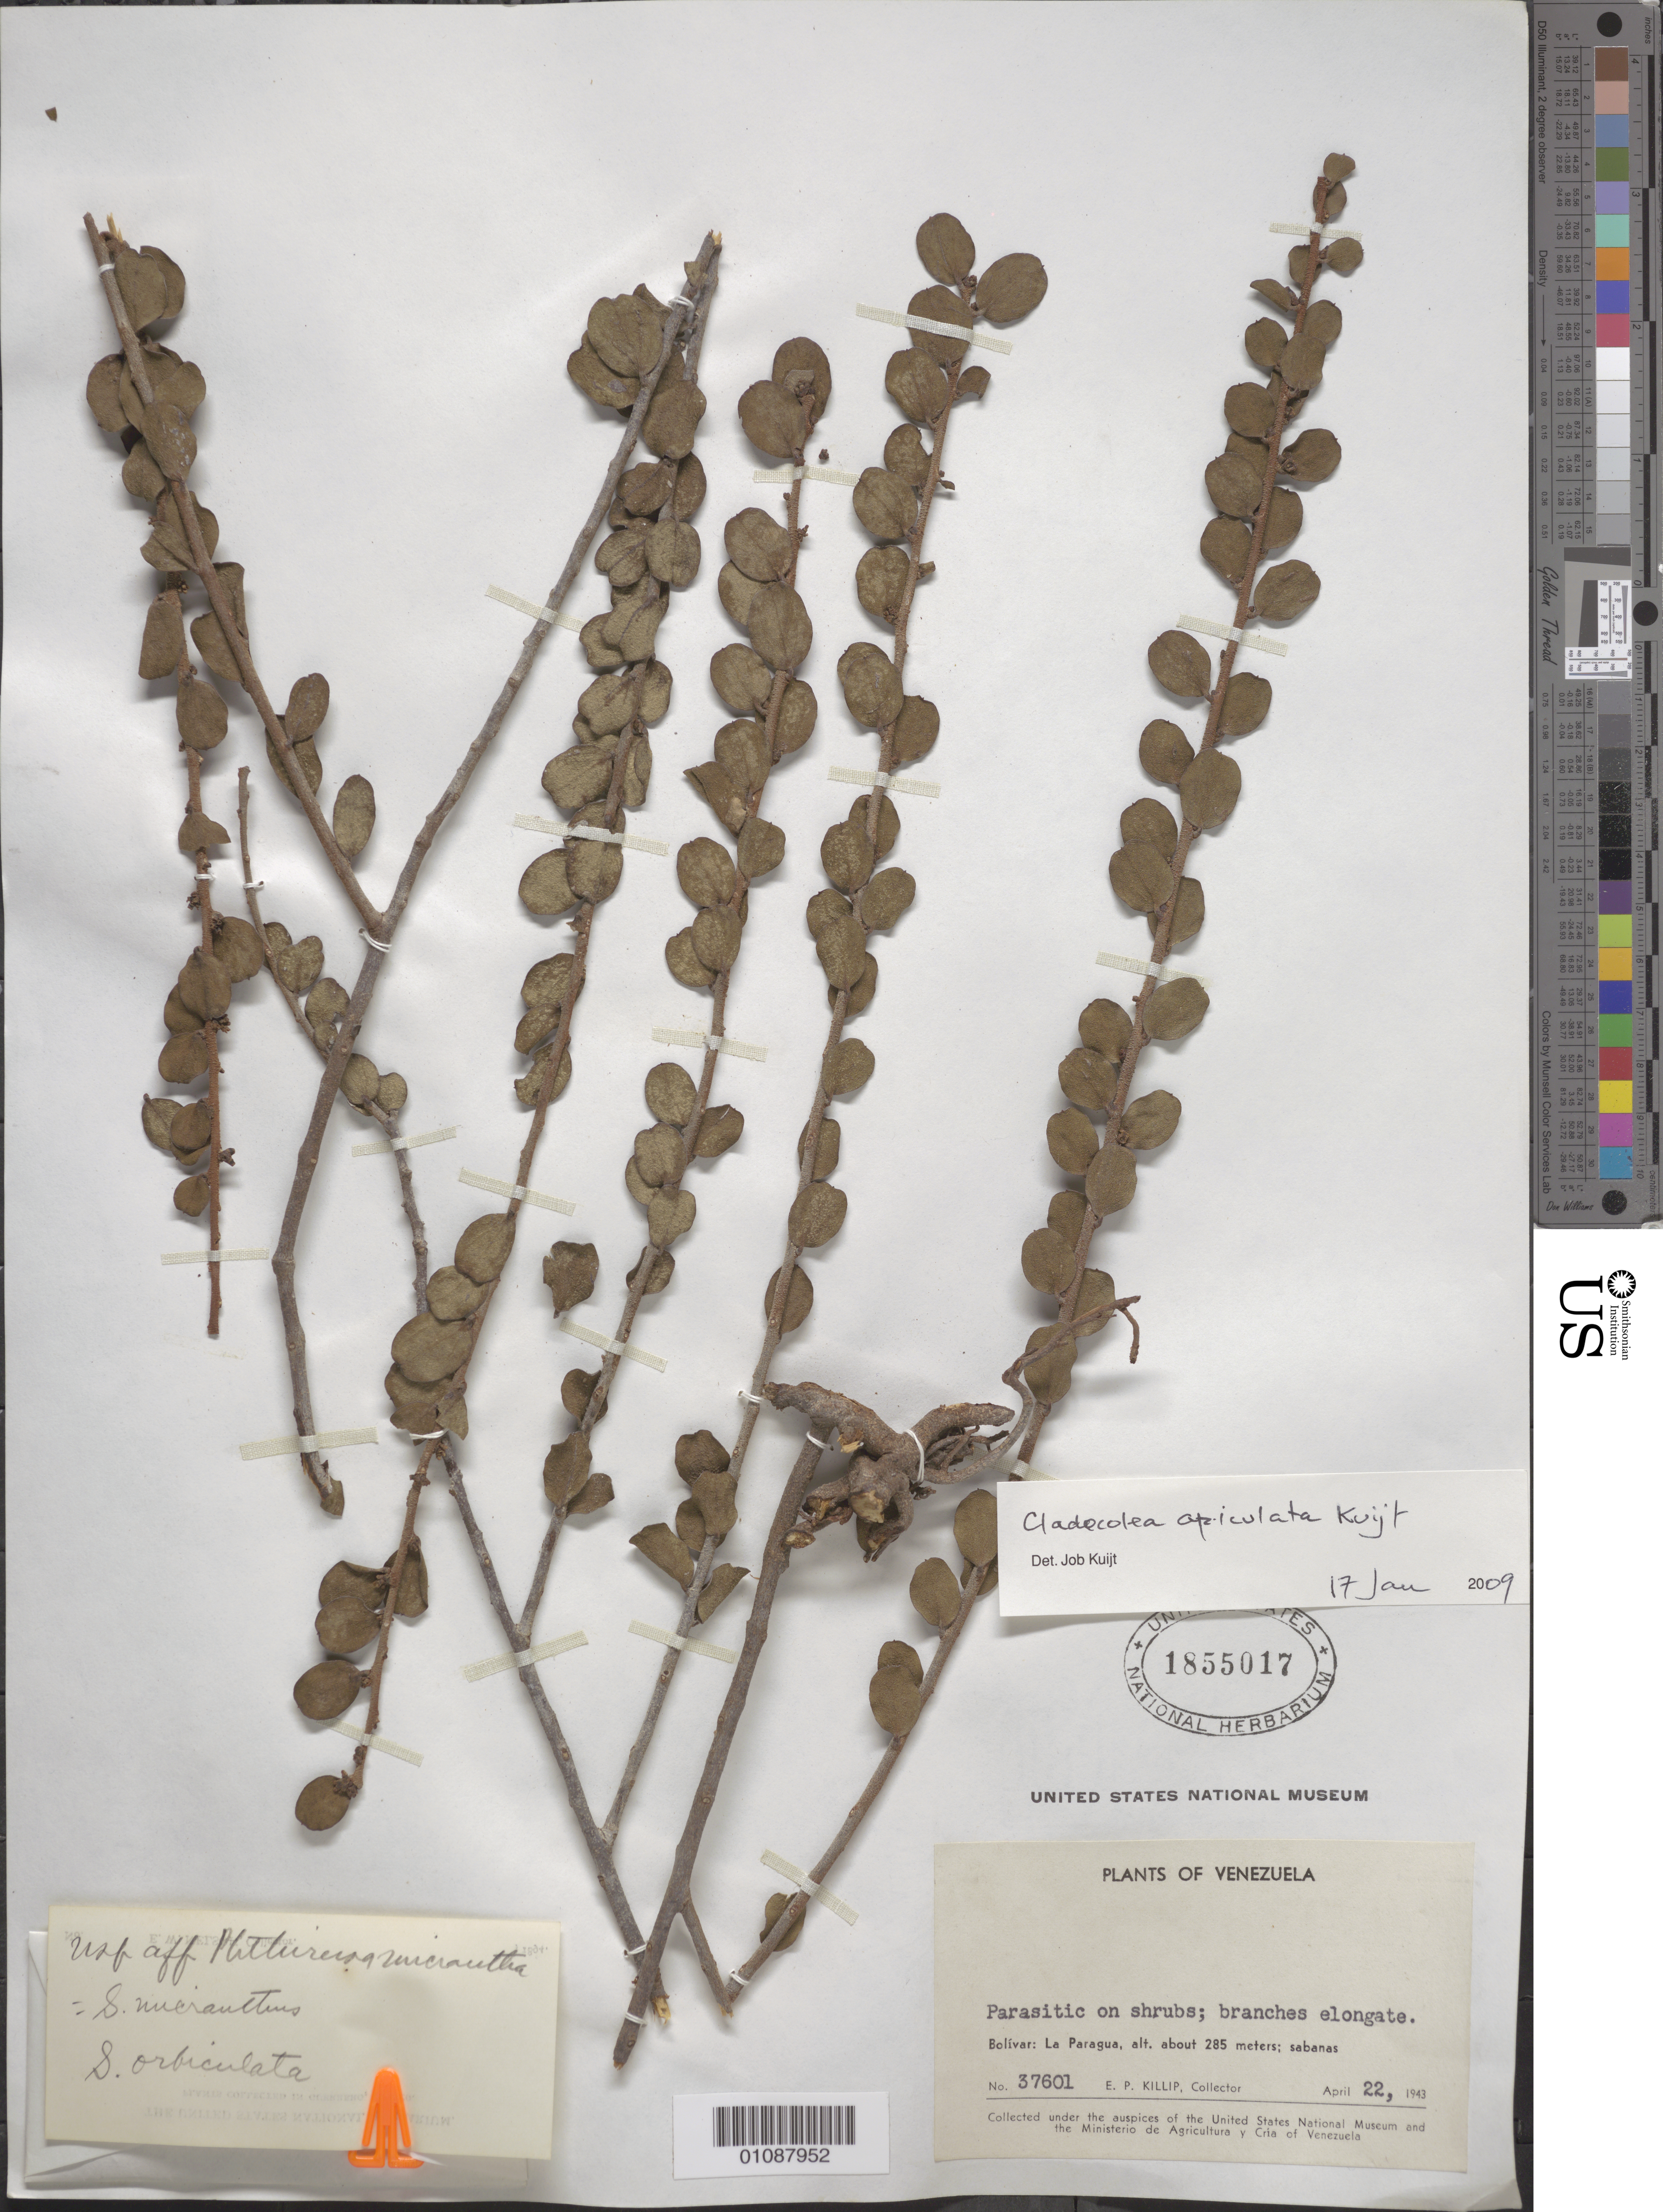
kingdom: Plantae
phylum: Tracheophyta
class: Magnoliopsida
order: Santalales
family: Loranthaceae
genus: Cladocolea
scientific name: Cladocolea apiculata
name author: Kuijt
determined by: Kuijt, Job, (CANADA)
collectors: E. P. Killip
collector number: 37601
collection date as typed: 22-Apr-43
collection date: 1943-04-22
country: Venezuela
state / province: Bolívar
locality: La Paragua, along Río Paragua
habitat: Sabanas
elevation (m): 285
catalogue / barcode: US 1855017